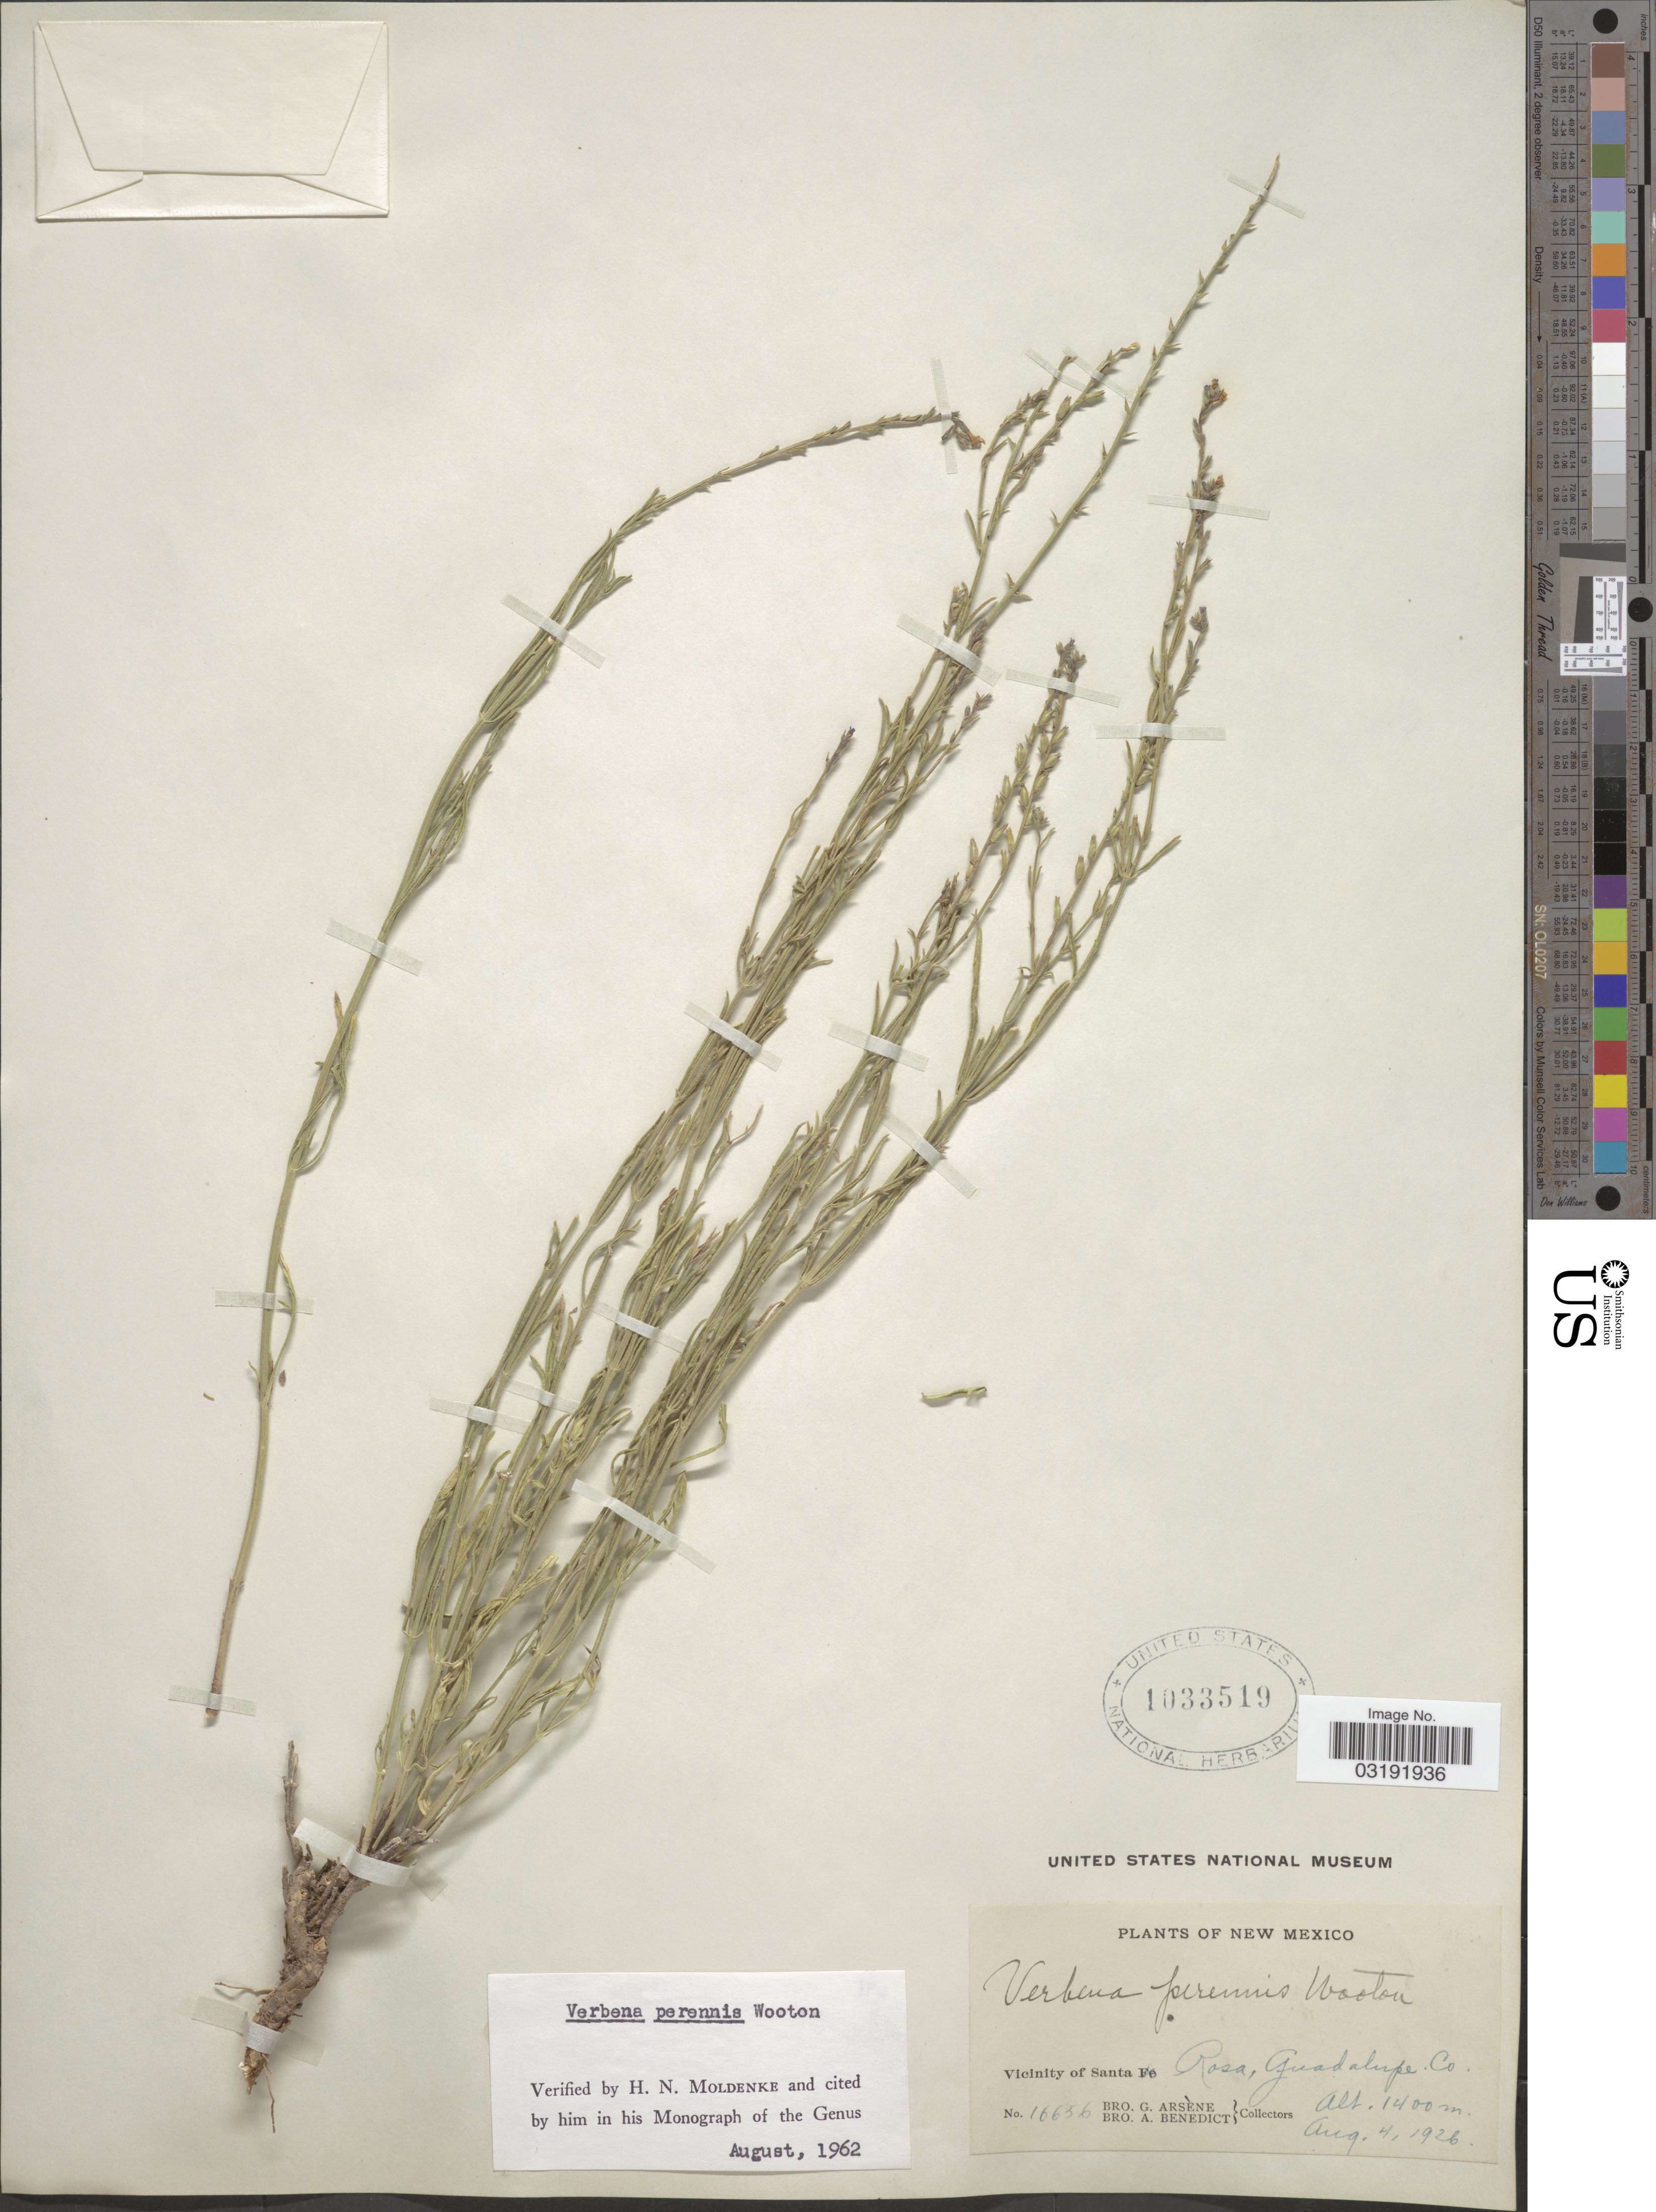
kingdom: Plantae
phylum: Tracheophyta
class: Magnoliopsida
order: Lamiales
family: Verbenaceae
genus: Verbena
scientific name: Verbena perennis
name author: Wooton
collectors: Bro. G. Arsène & Bro. A. Benedict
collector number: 16656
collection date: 1926-08-04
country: United States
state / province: New Mexico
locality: Vicinity of Santa Rosa, Guadalupe Co.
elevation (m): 1400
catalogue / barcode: US 1033519